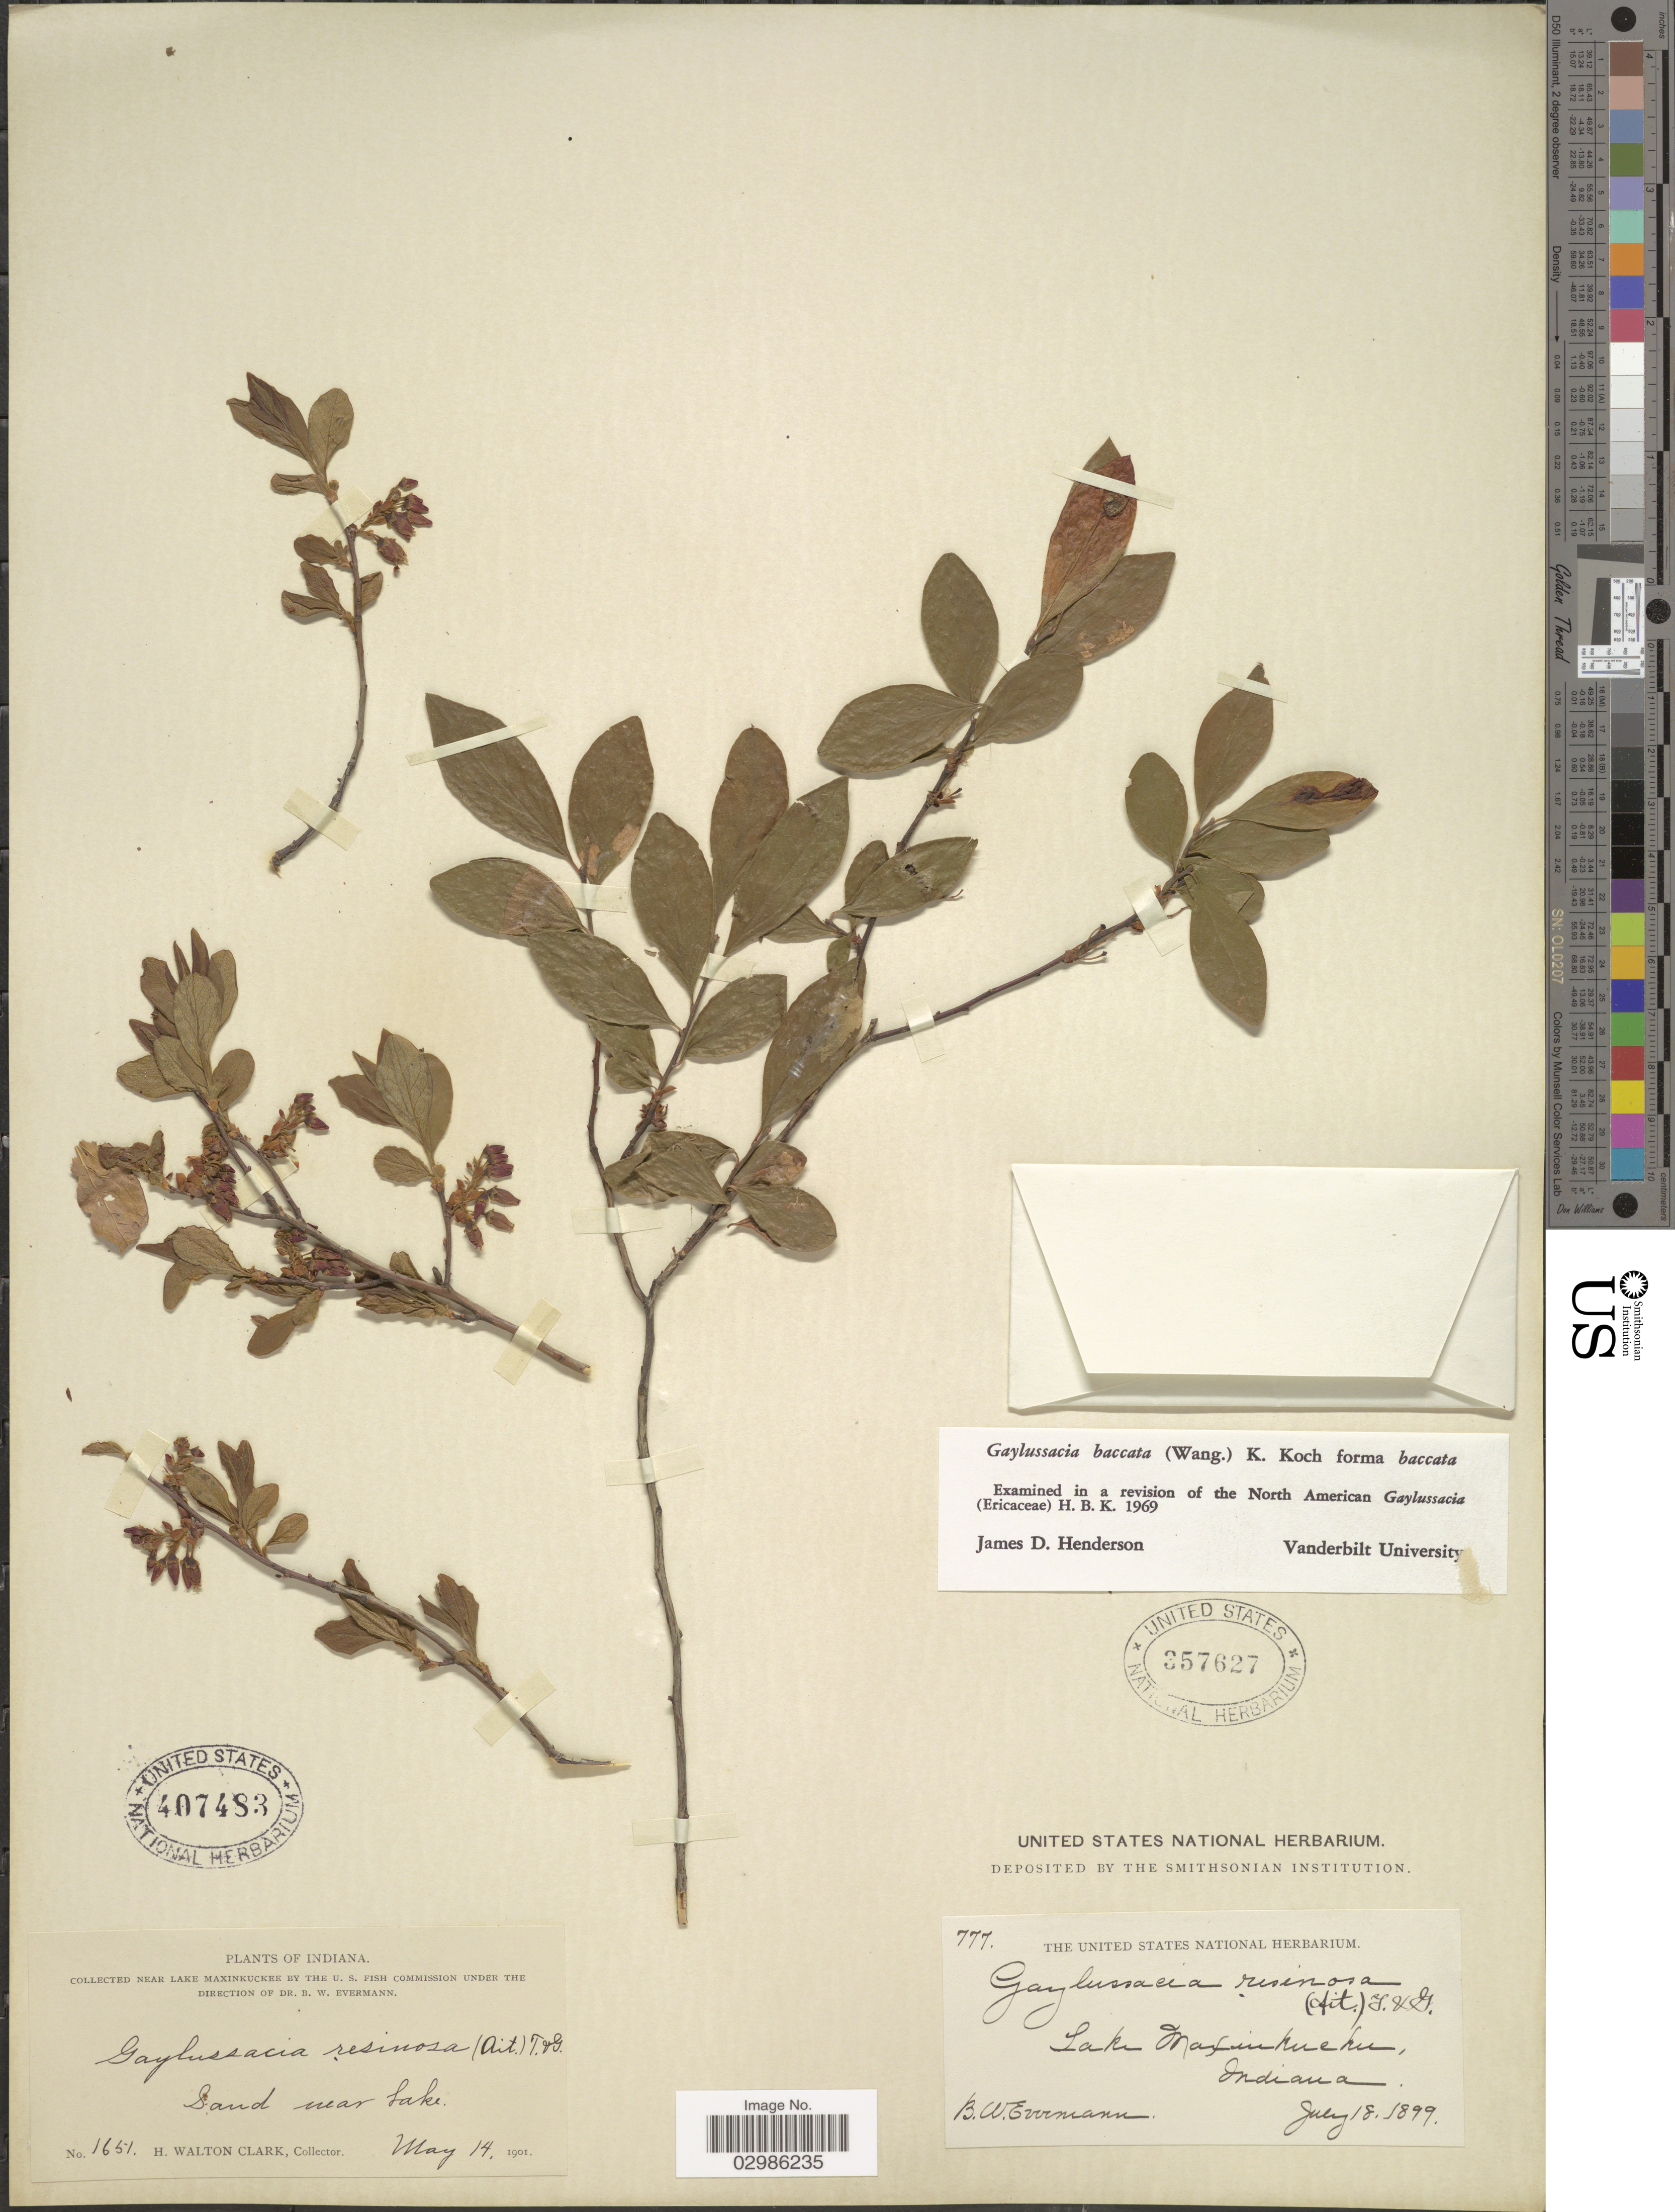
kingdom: Plantae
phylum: Tracheophyta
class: Magnoliopsida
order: Ericales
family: Ericaceae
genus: Gaylussacia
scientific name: Gaylussacia baccata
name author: (Wangenh.) K. Koch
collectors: B. W. Evermann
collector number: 777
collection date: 1899-07-18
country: United States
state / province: Indiana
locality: Lake Maxinkuckee.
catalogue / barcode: US 357627-2